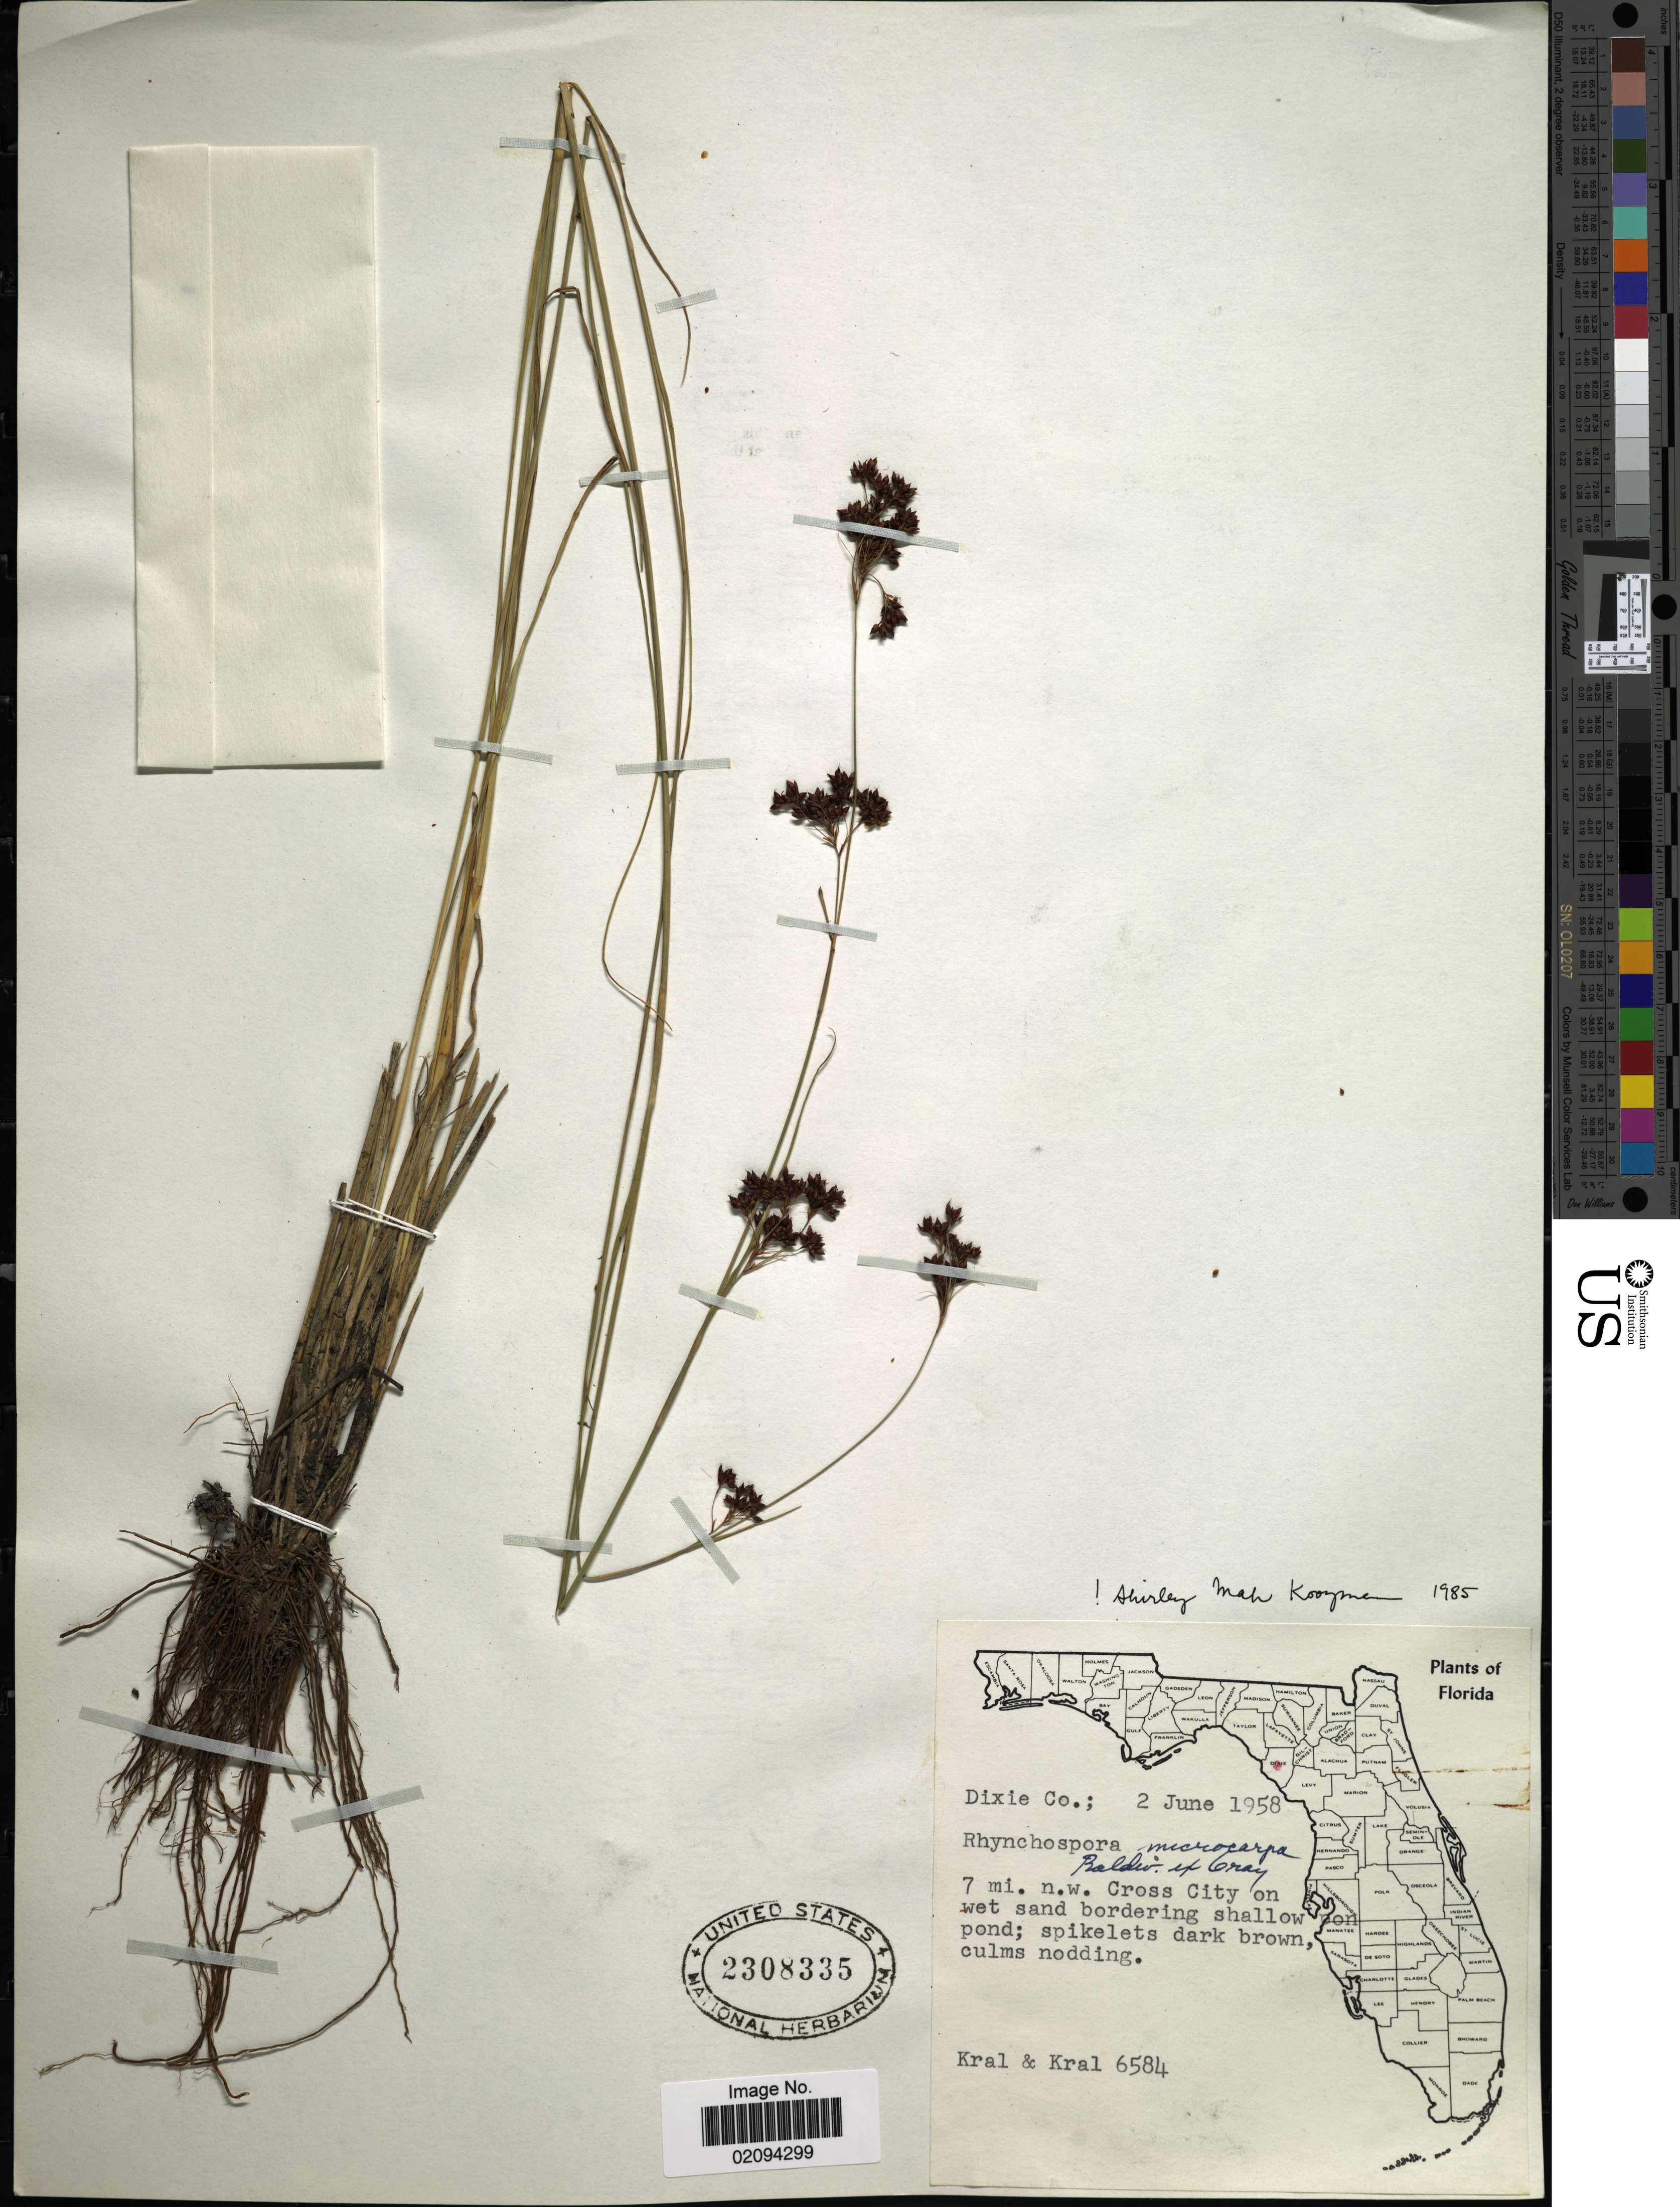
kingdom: Plantae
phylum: Tracheophyta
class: Liliopsida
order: Poales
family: Cyperaceae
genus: Rhynchospora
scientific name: Rhynchospora microcarpa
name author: Baldwin ex A. Gray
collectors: -- Kral & -- Kral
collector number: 6584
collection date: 1958-06-02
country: United States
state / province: Florida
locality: Dixie Co. 7 mi. n.w. Cross City on wet sand bordering shallow pond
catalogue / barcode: US 2308335